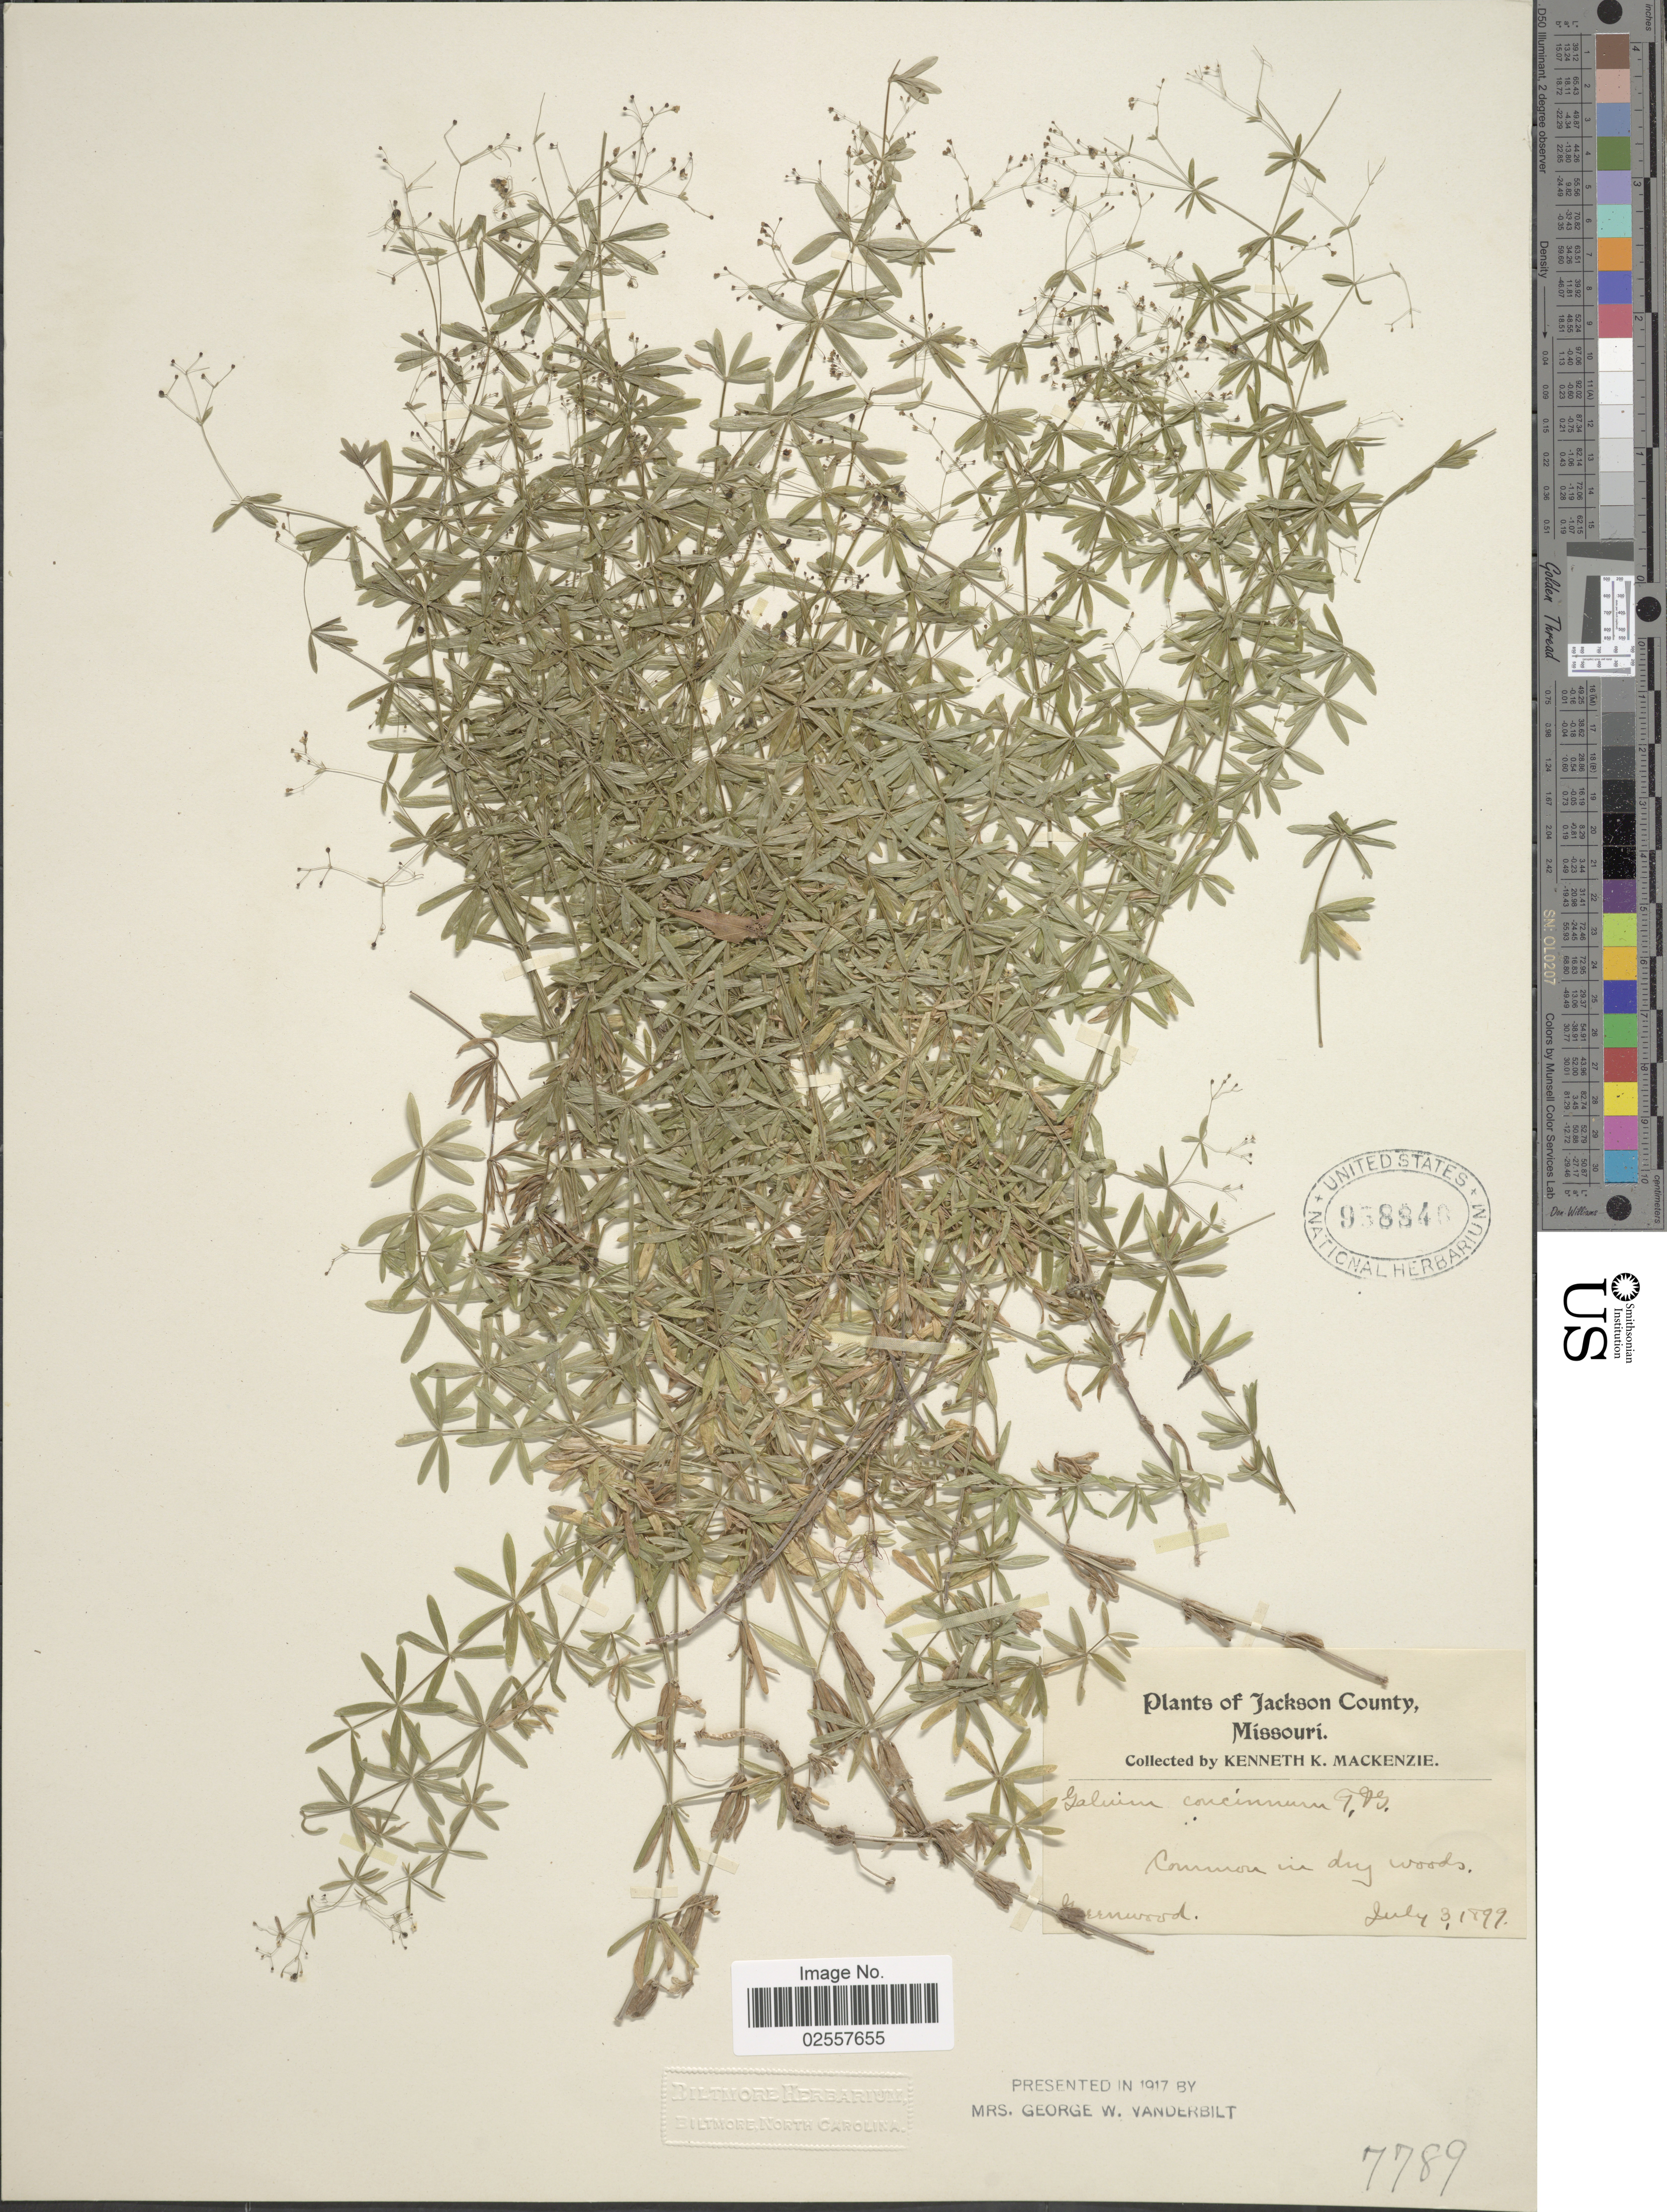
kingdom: Plantae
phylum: Tracheophyta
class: Magnoliopsida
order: Gentianales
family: Rubiaceae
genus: Galium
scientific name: Galium concinnum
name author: Torr. & A. Gray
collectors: K. K. Mackenzie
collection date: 1899-07-03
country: United States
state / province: Missouri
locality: Jackson County. Common in dry woods. Greenwood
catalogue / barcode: US 958840